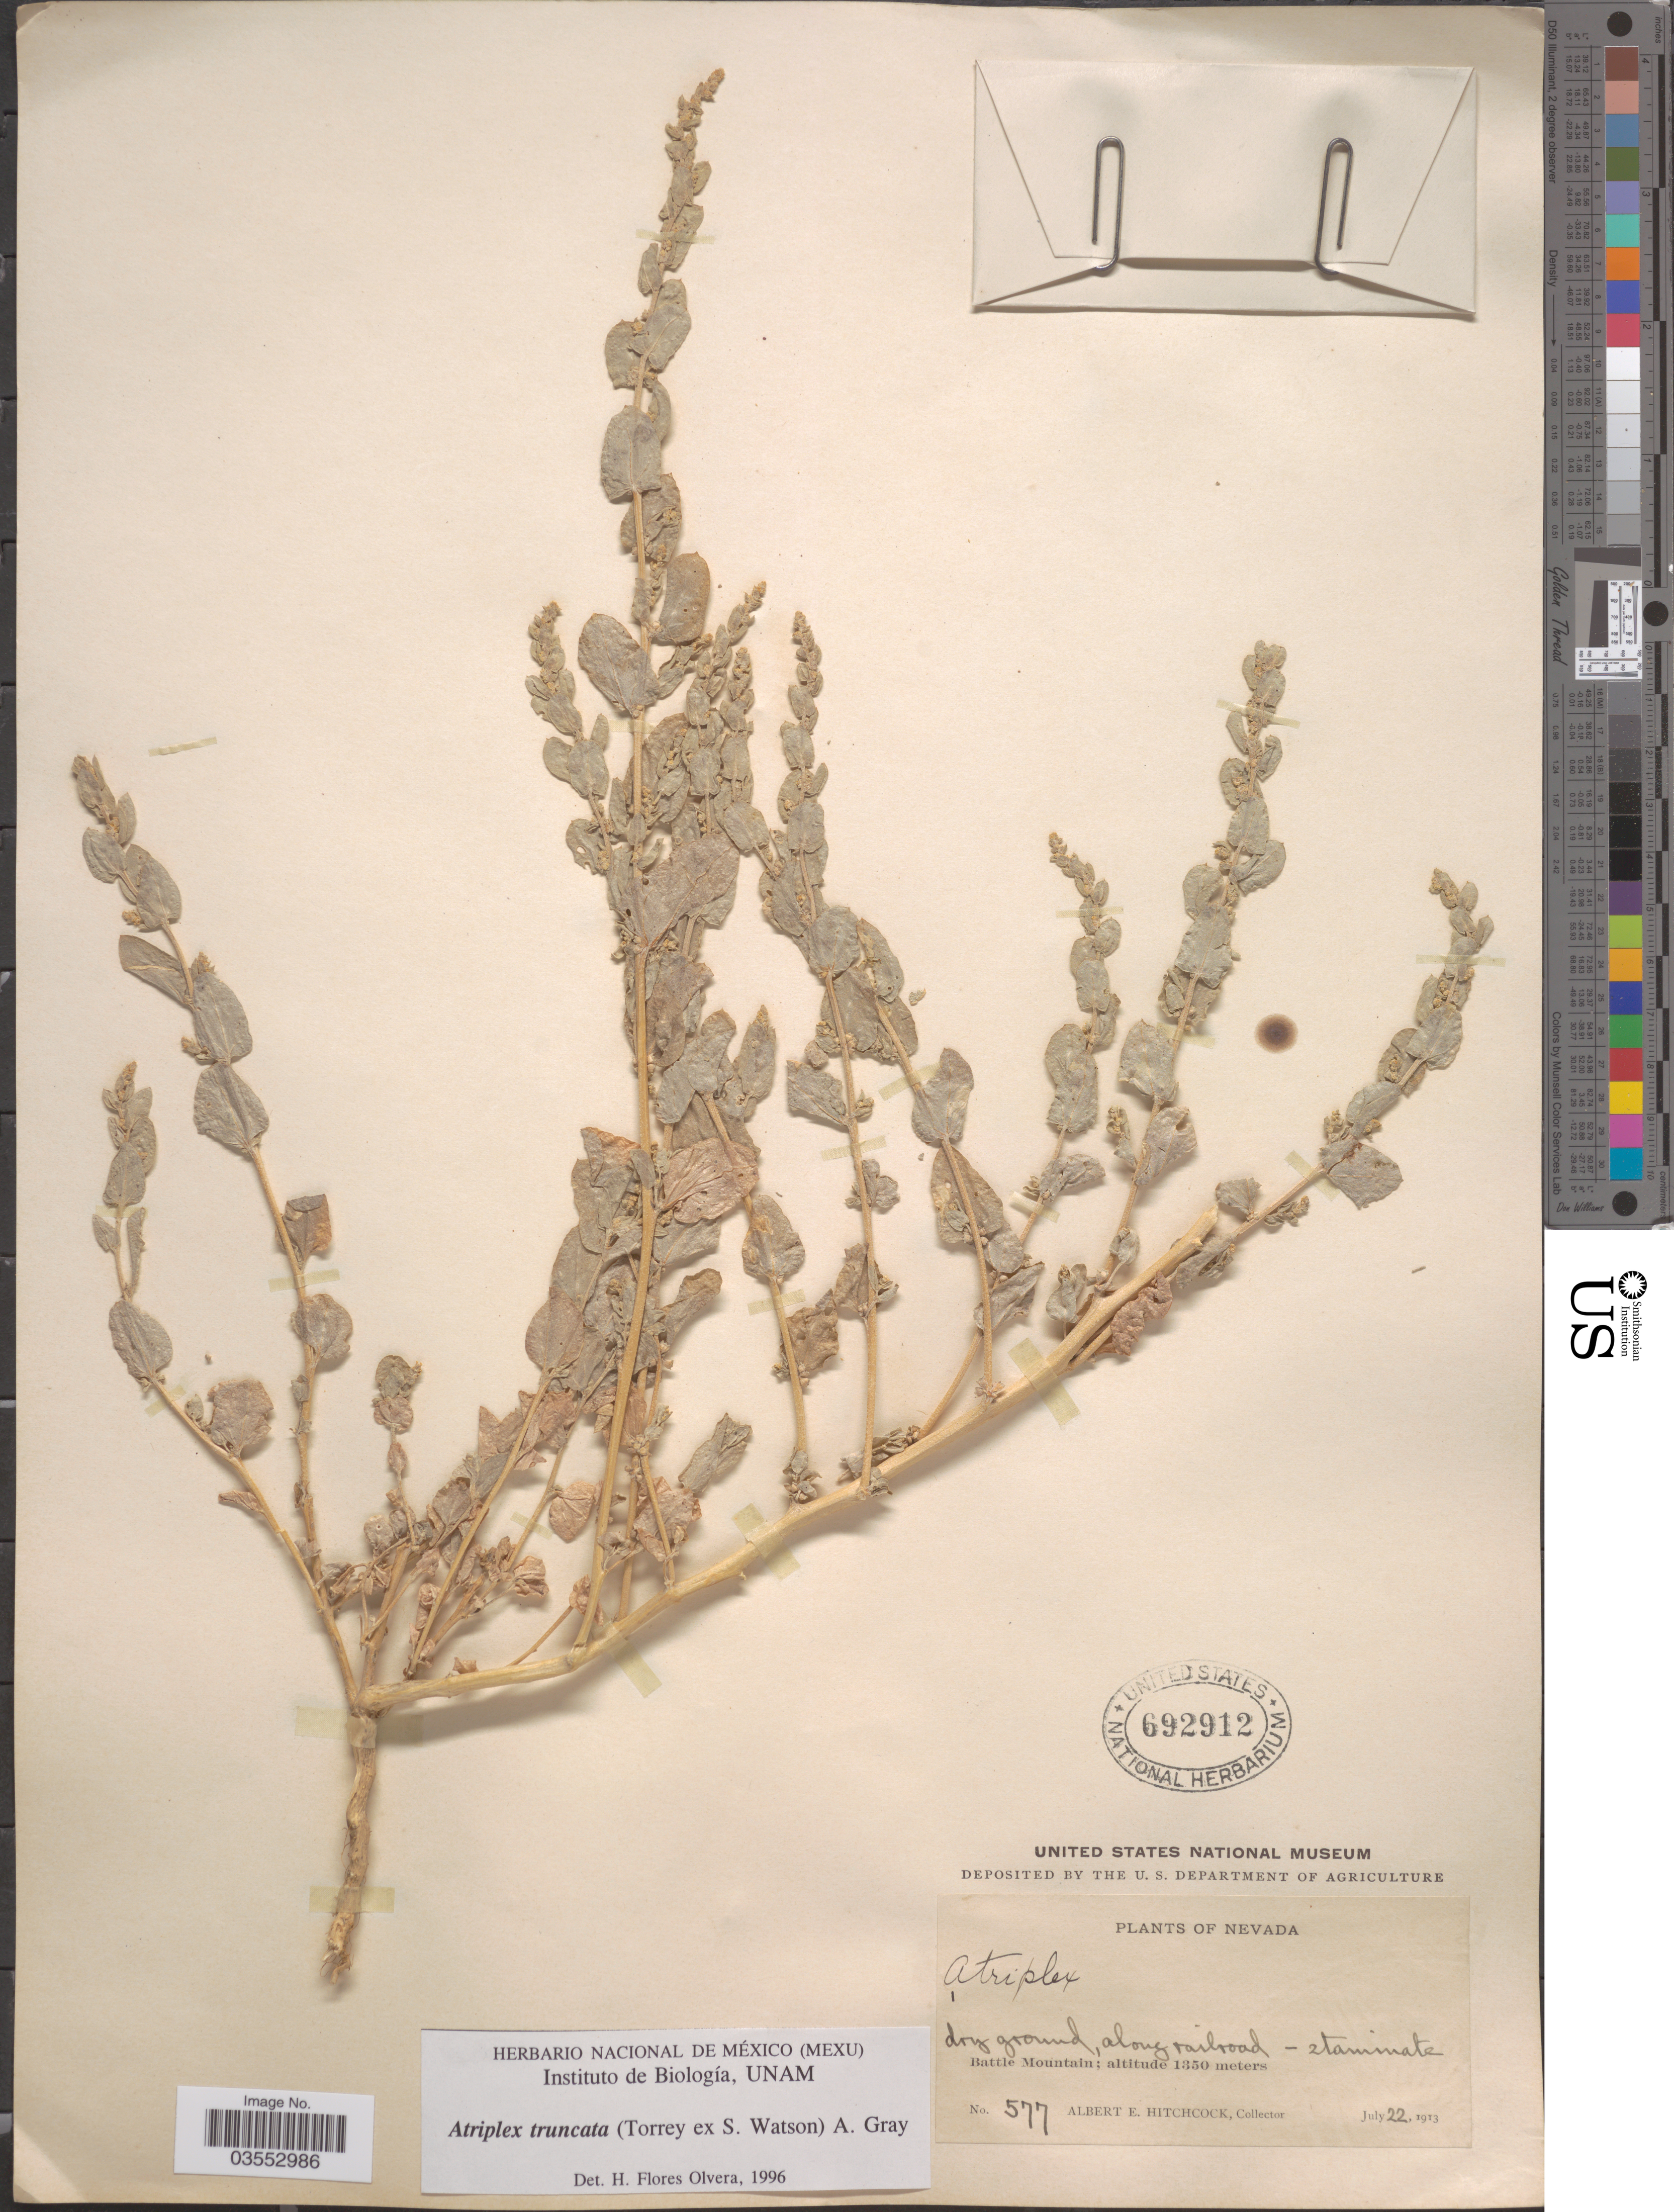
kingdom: Plantae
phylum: Tracheophyta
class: Magnoliopsida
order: Caryophyllales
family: Amaranthaceae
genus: Atriplex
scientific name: Atriplex truncata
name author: (Torr. ex S. Watson) A. Gray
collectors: A. Hitchcock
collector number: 577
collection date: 1913-07-22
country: United States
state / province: Nevada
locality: Battle Mountain.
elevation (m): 1350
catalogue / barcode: US 692912